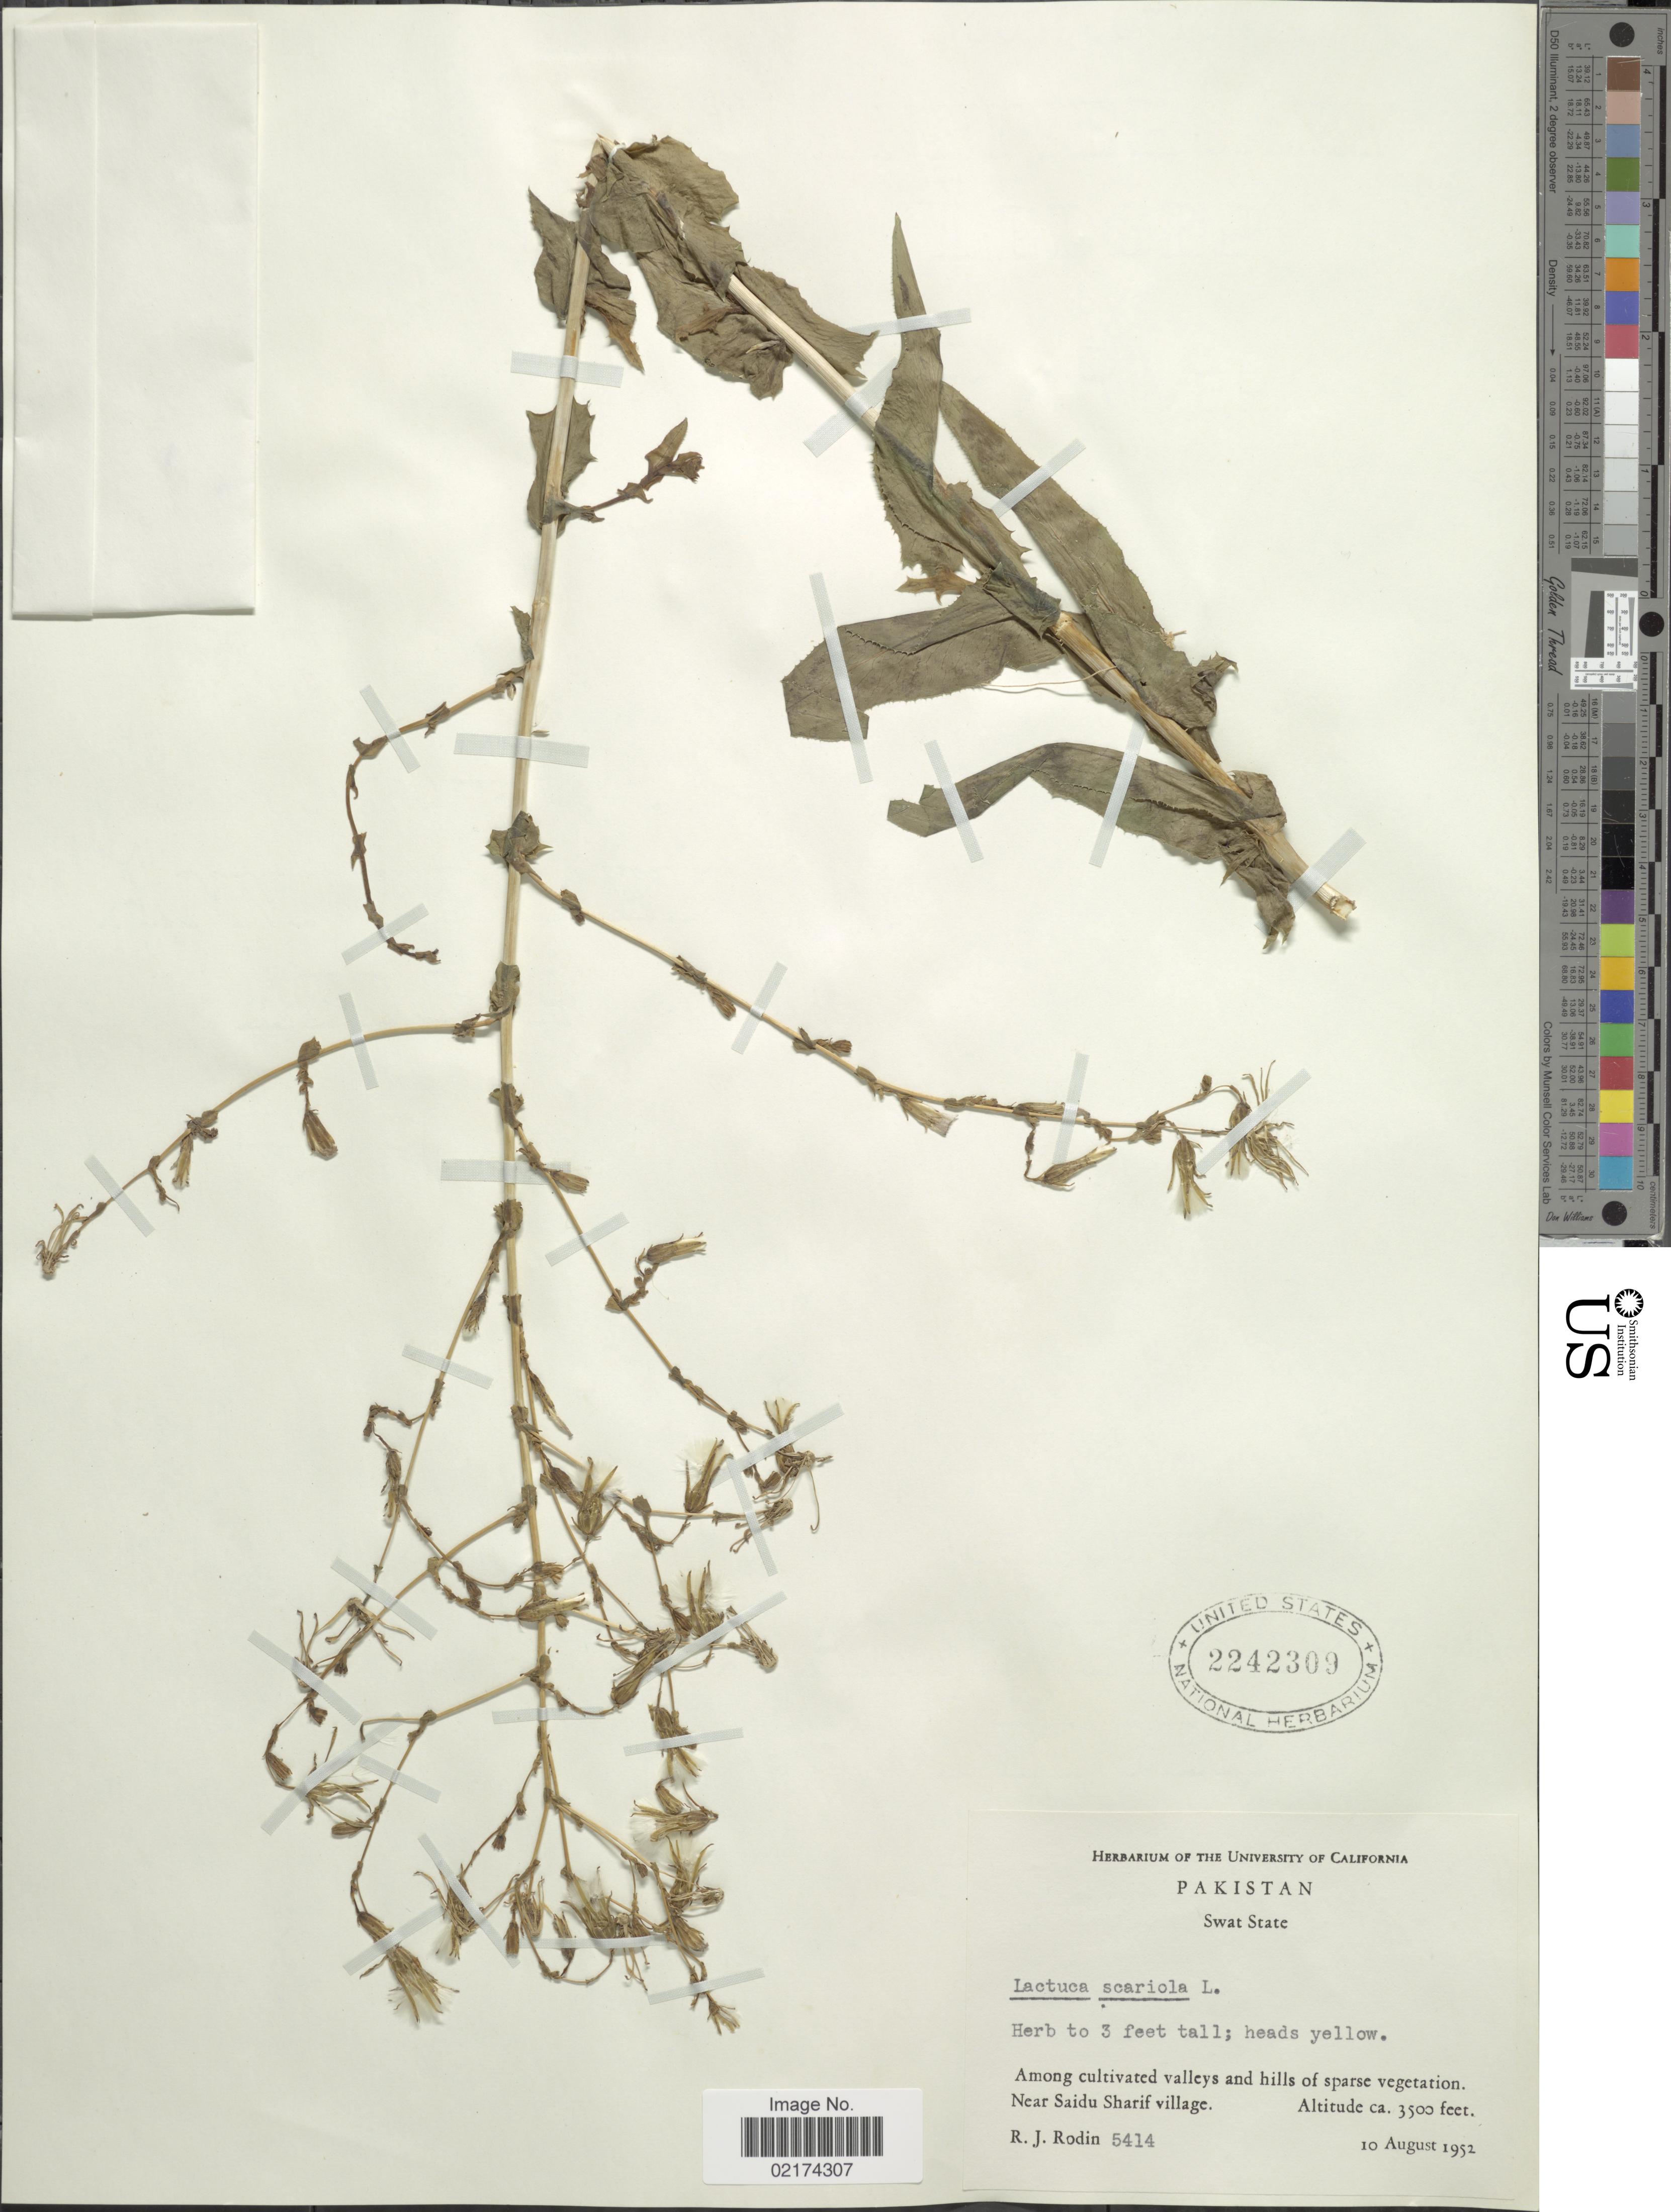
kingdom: Plantae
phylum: Tracheophyta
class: Magnoliopsida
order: Asterales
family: Asteraceae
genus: Lactuca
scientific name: Lactuca serriola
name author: L.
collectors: R. J. Rodin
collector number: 5414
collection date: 1952-08-10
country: Pakistan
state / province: Khyber Pakhtunkhwa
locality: Swat State, near Saidu Sharif village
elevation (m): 1067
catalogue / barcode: US 2242309